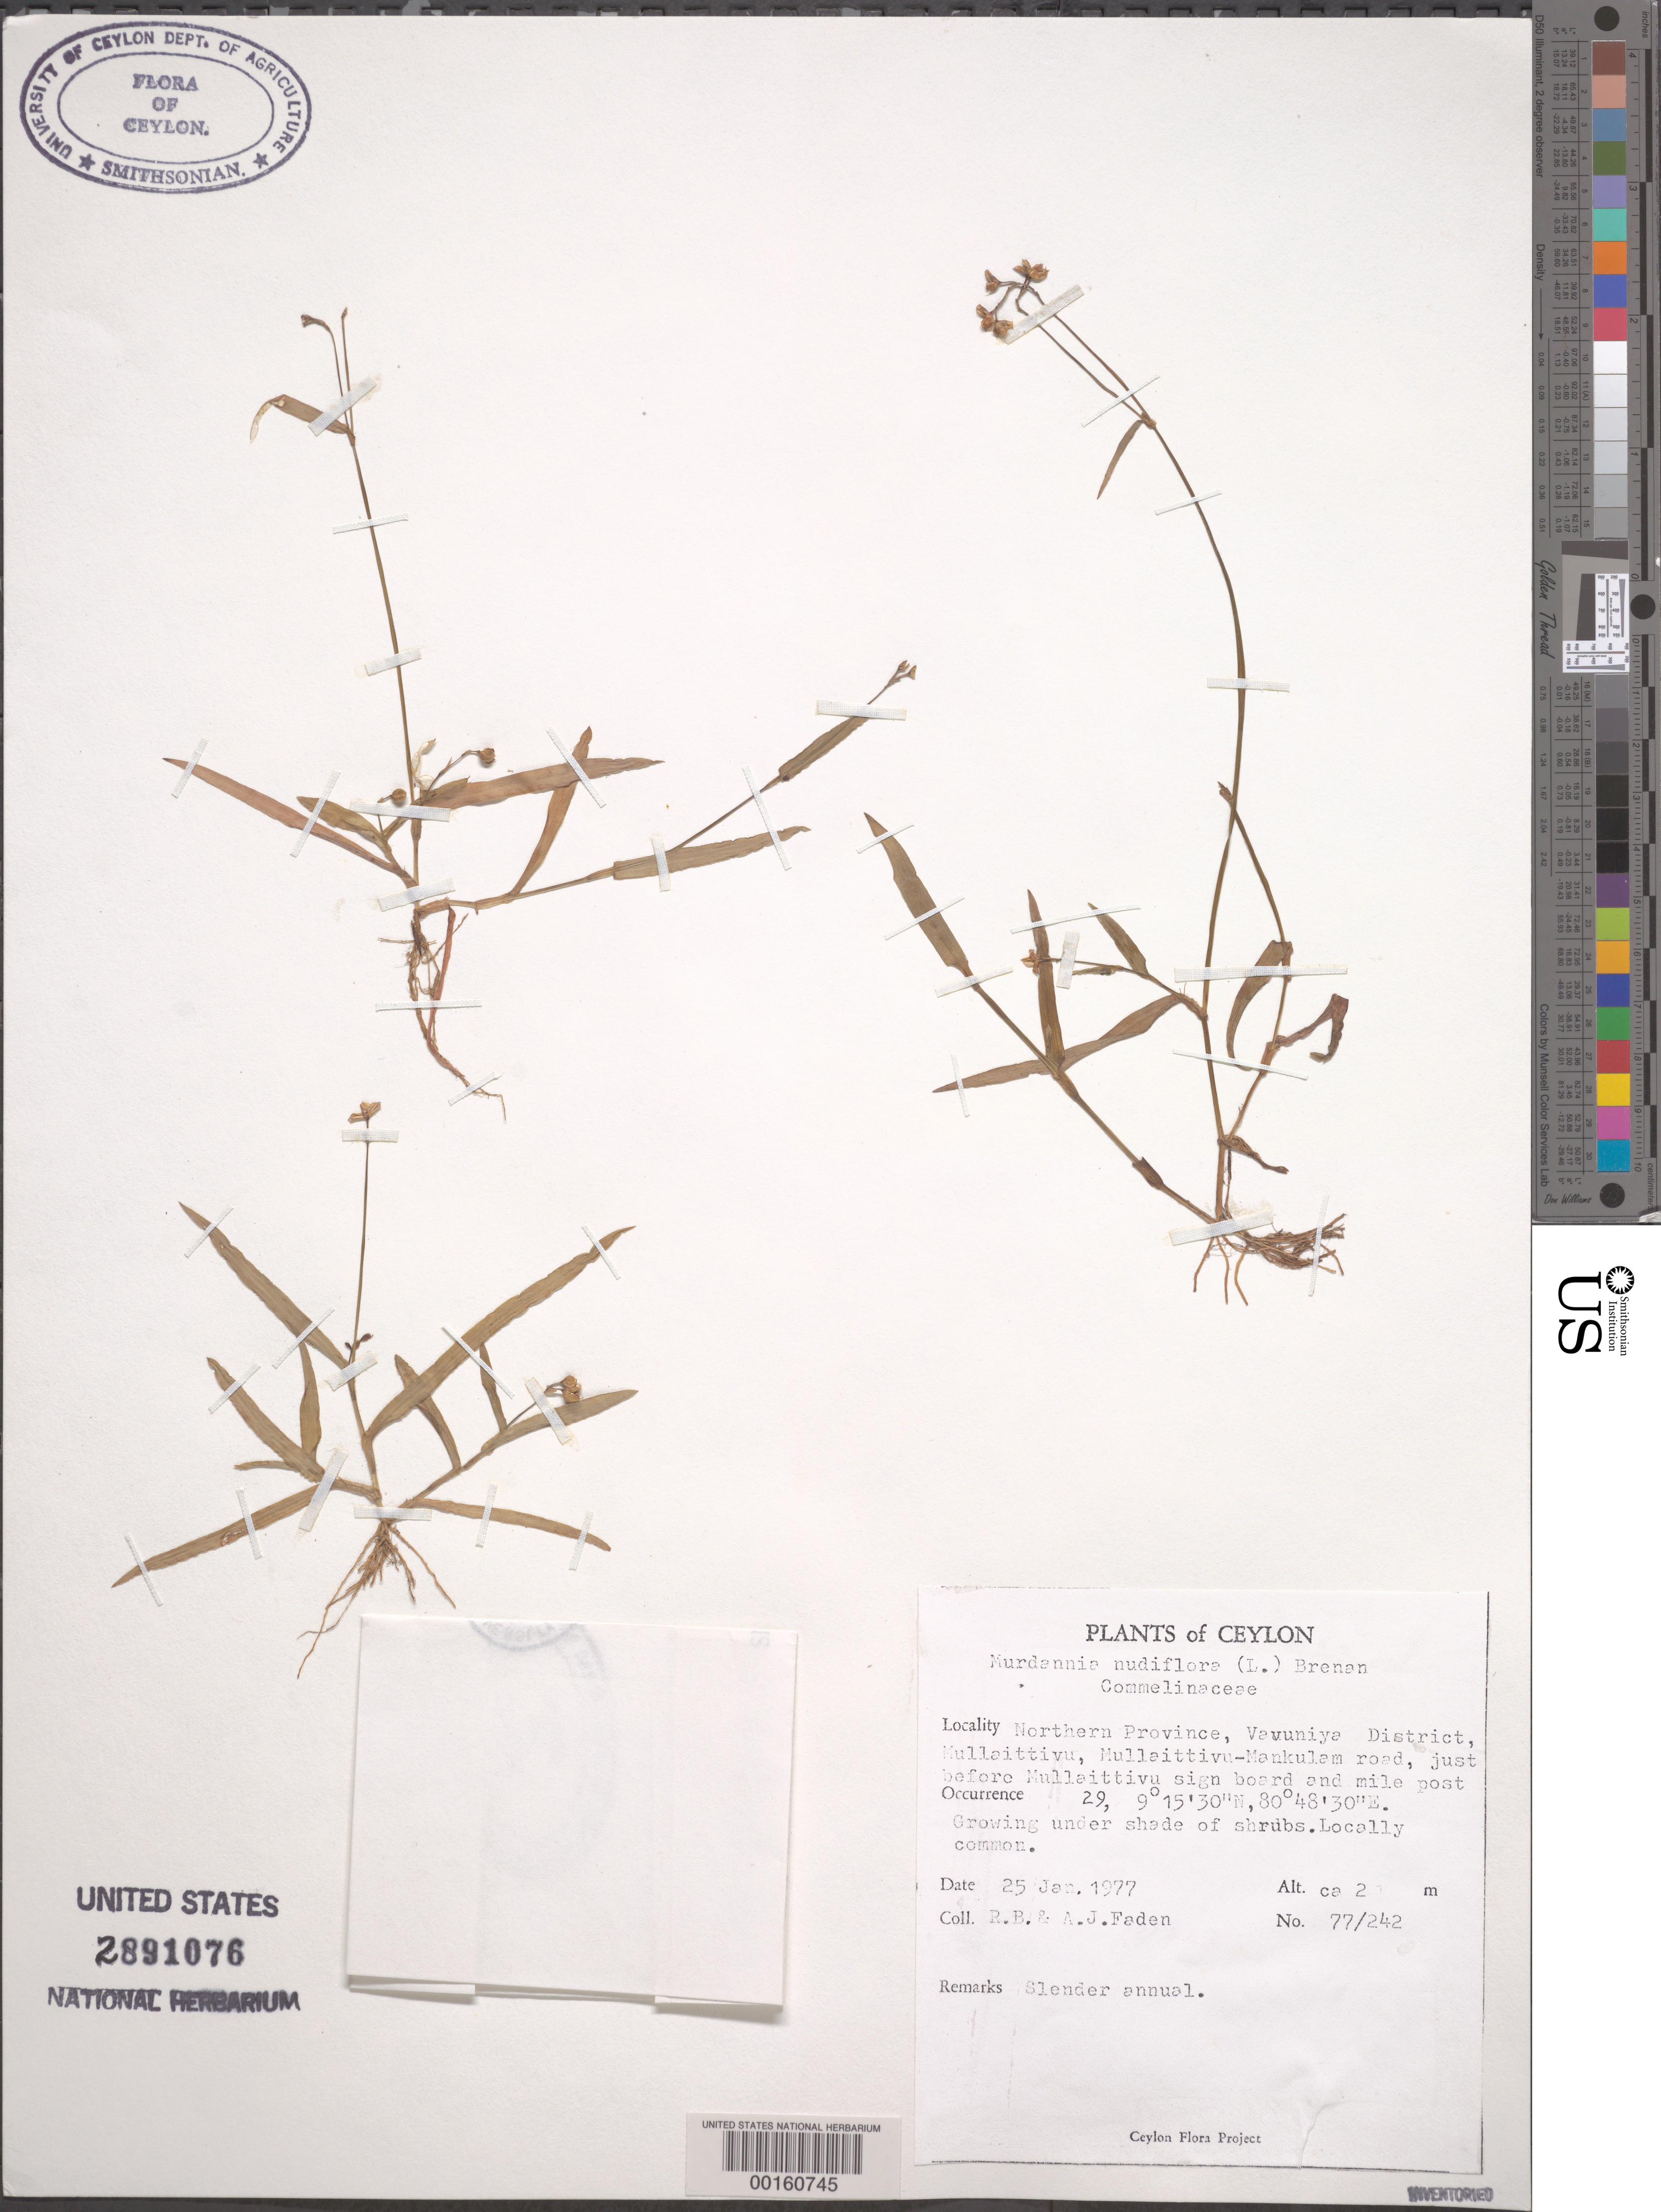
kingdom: Plantae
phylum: Tracheophyta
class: Liliopsida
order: Commelinales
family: Commelinaceae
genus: Murdannia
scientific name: Murdannia nudiflora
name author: (L.) Brenan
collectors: R. B. Faden & A. J. Faden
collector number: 77/242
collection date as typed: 25 Jan 1977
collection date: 1977-01-25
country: Sri Lanka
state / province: Northern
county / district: Vavuniya Dist.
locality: Mullaittivu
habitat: Shade of shrubs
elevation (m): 2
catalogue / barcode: US 2891076